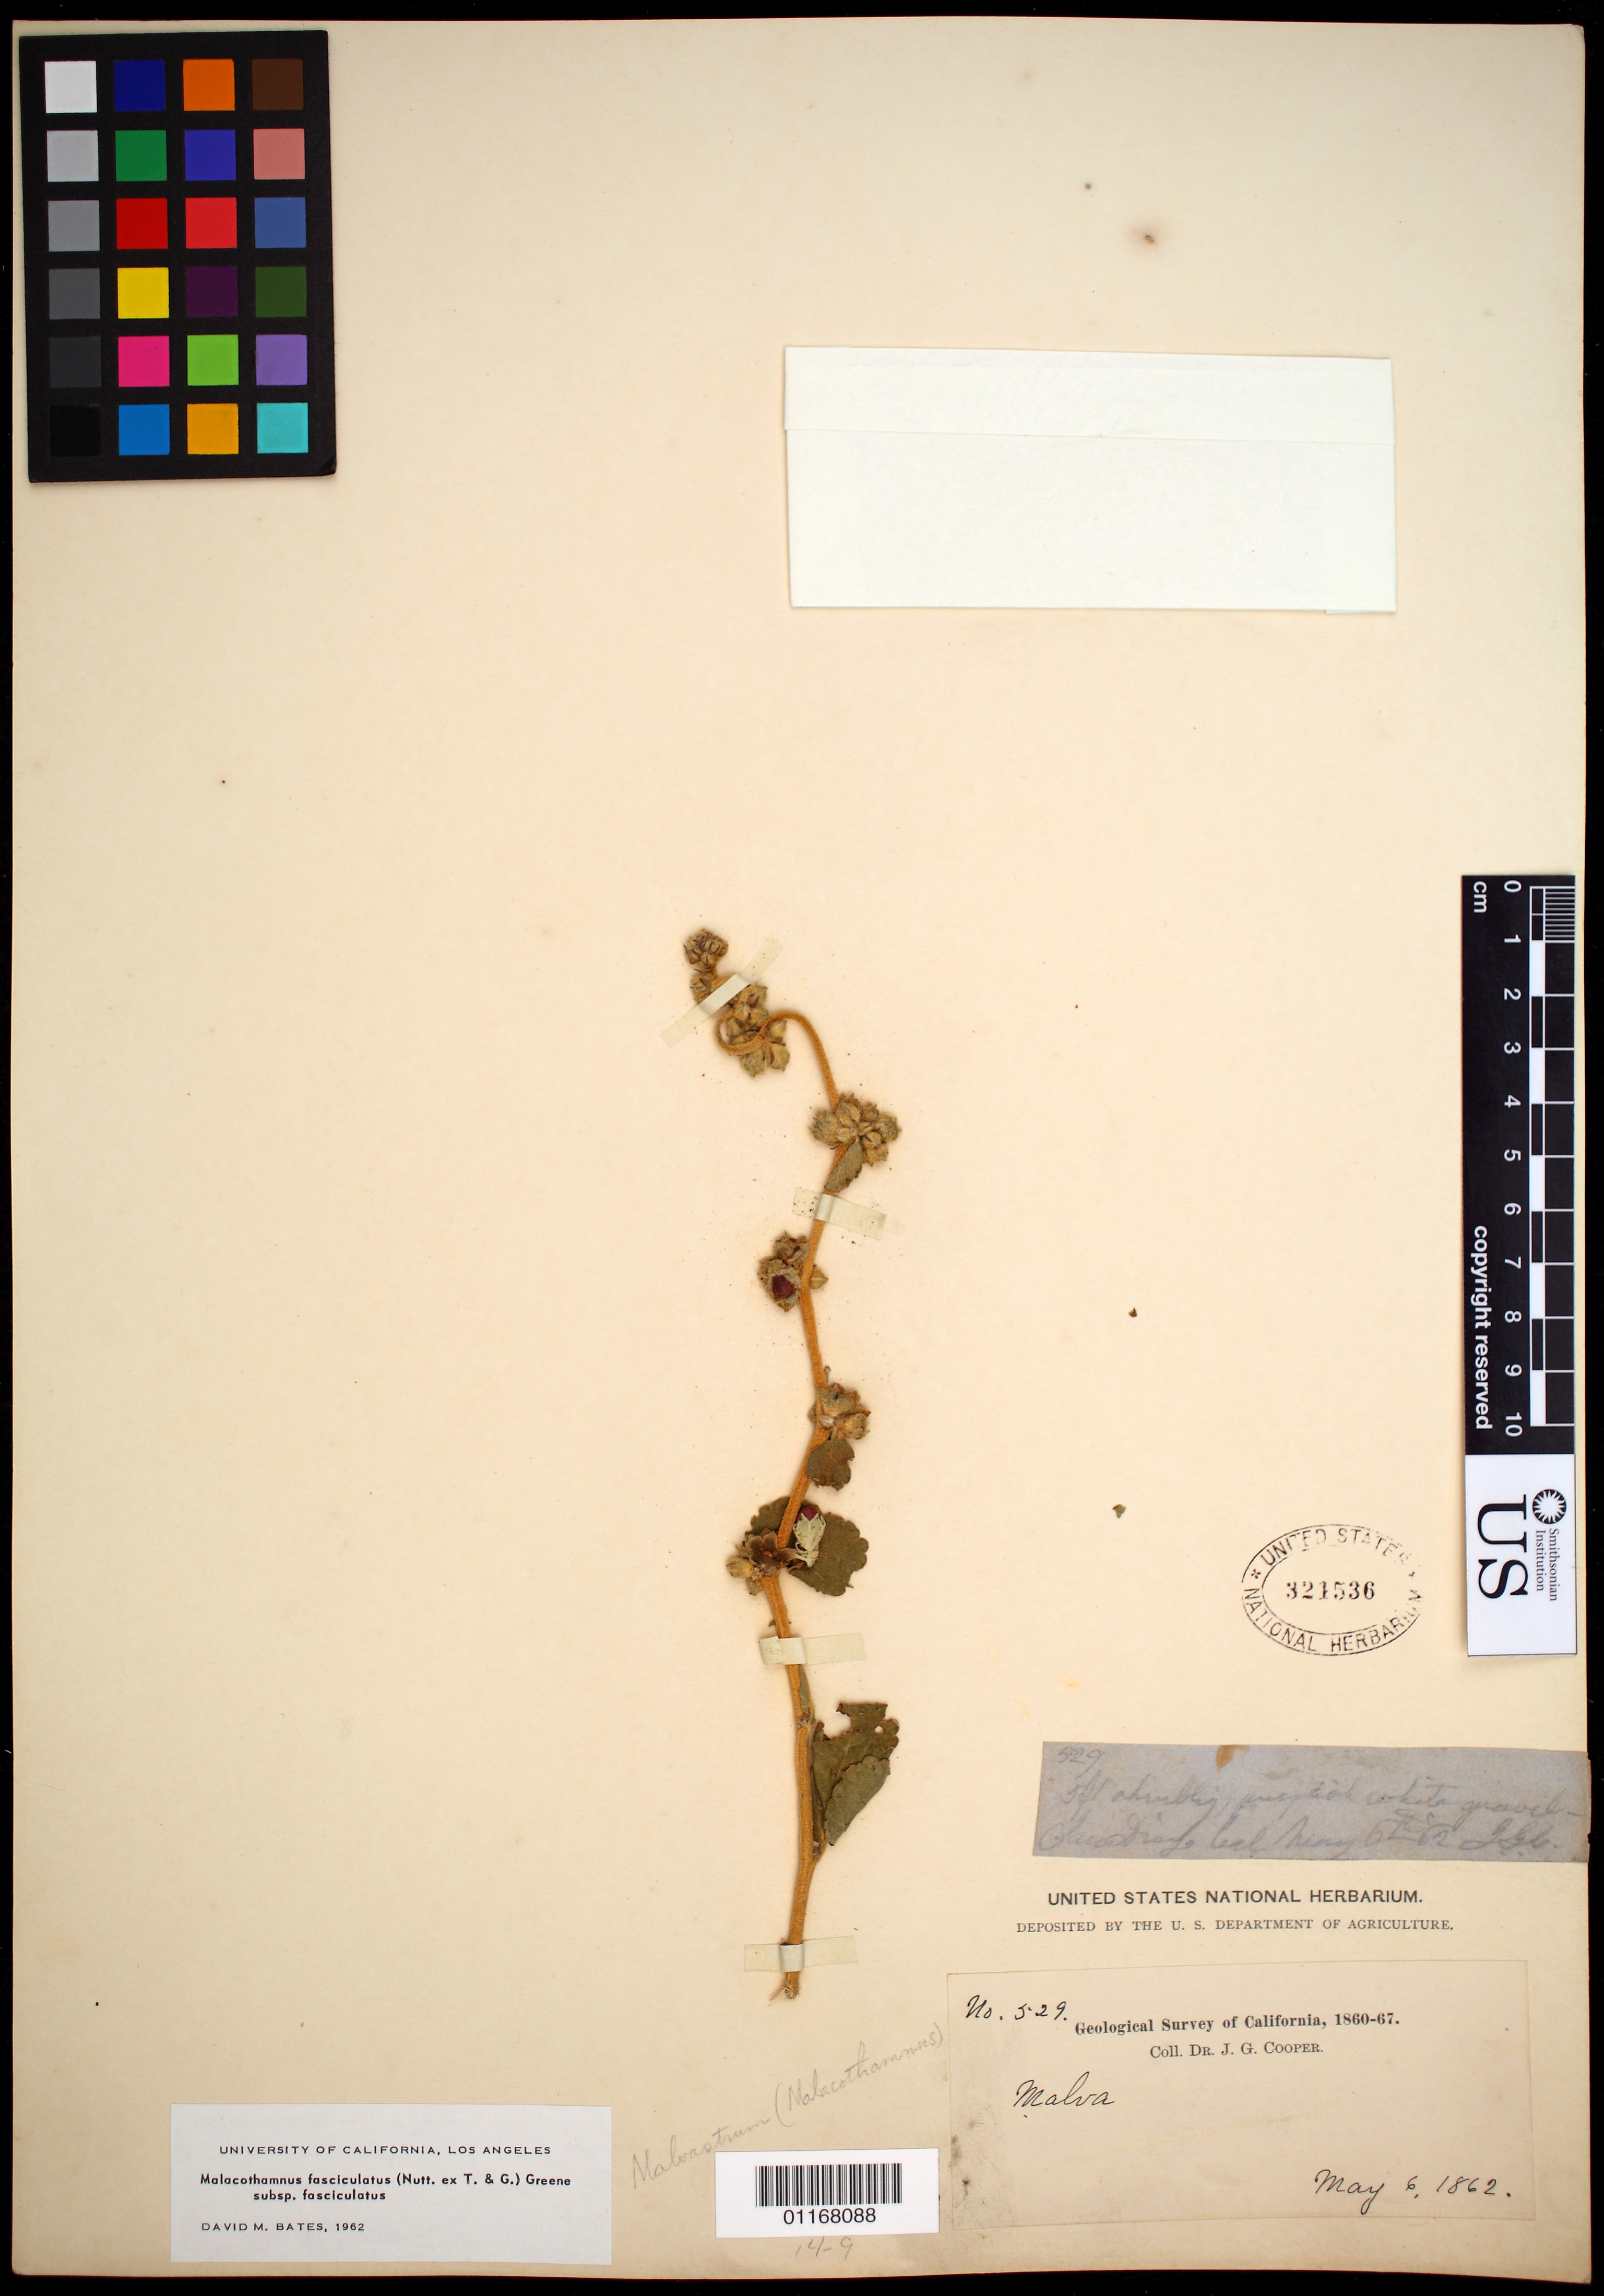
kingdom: Plantae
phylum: Tracheophyta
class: Magnoliopsida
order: Malvales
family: Malvaceae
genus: Malacothamnus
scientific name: Malacothamnus fasciculatus subsp. fasciculatus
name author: Greene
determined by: Bates, D. M.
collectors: J. G. Cooper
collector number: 529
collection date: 1862-05-06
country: United States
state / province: California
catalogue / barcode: US 321536